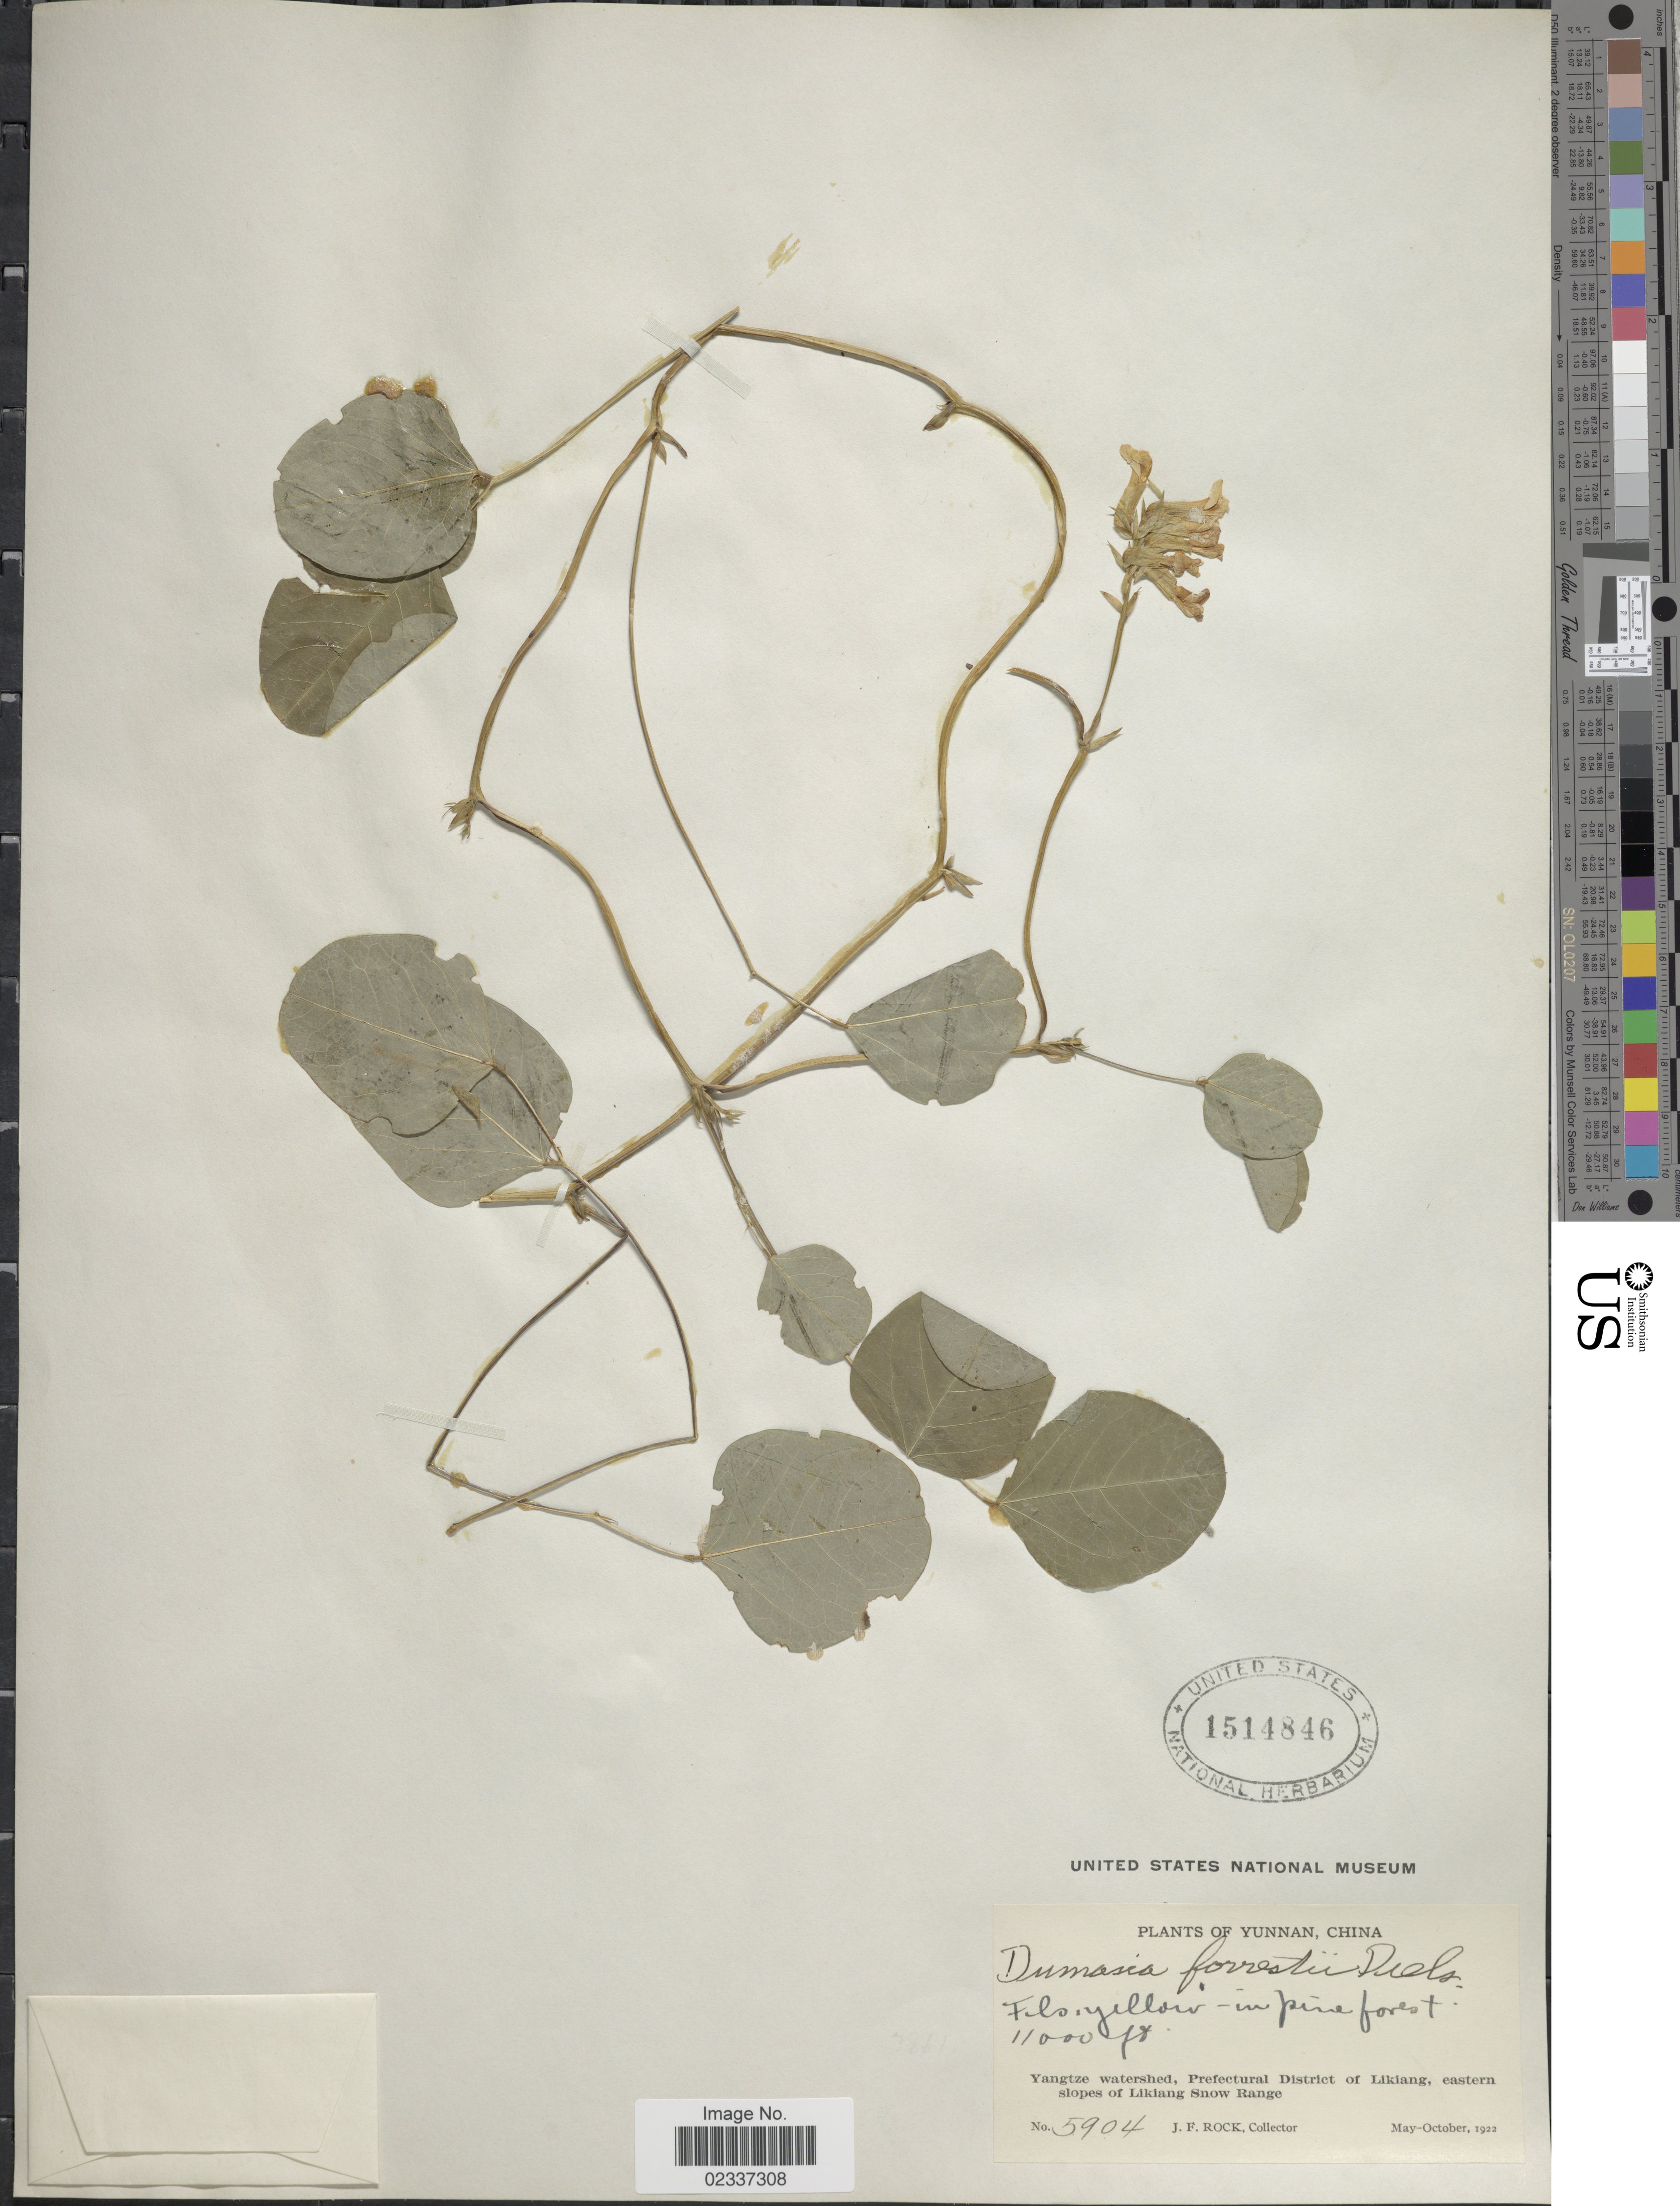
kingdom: Plantae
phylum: Tracheophyta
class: Magnoliopsida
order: Fabales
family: Fabaceae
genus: Dumasia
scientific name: Dumasia forrestii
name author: Diels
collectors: J. Rock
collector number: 5904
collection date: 1922-05/1922-10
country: China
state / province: Yunnan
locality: Yunnan, China, Yangtze watershed, Prefectural District of Likiang, eastern slopes of Likiang Snow Range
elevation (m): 3353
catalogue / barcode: US 1514846